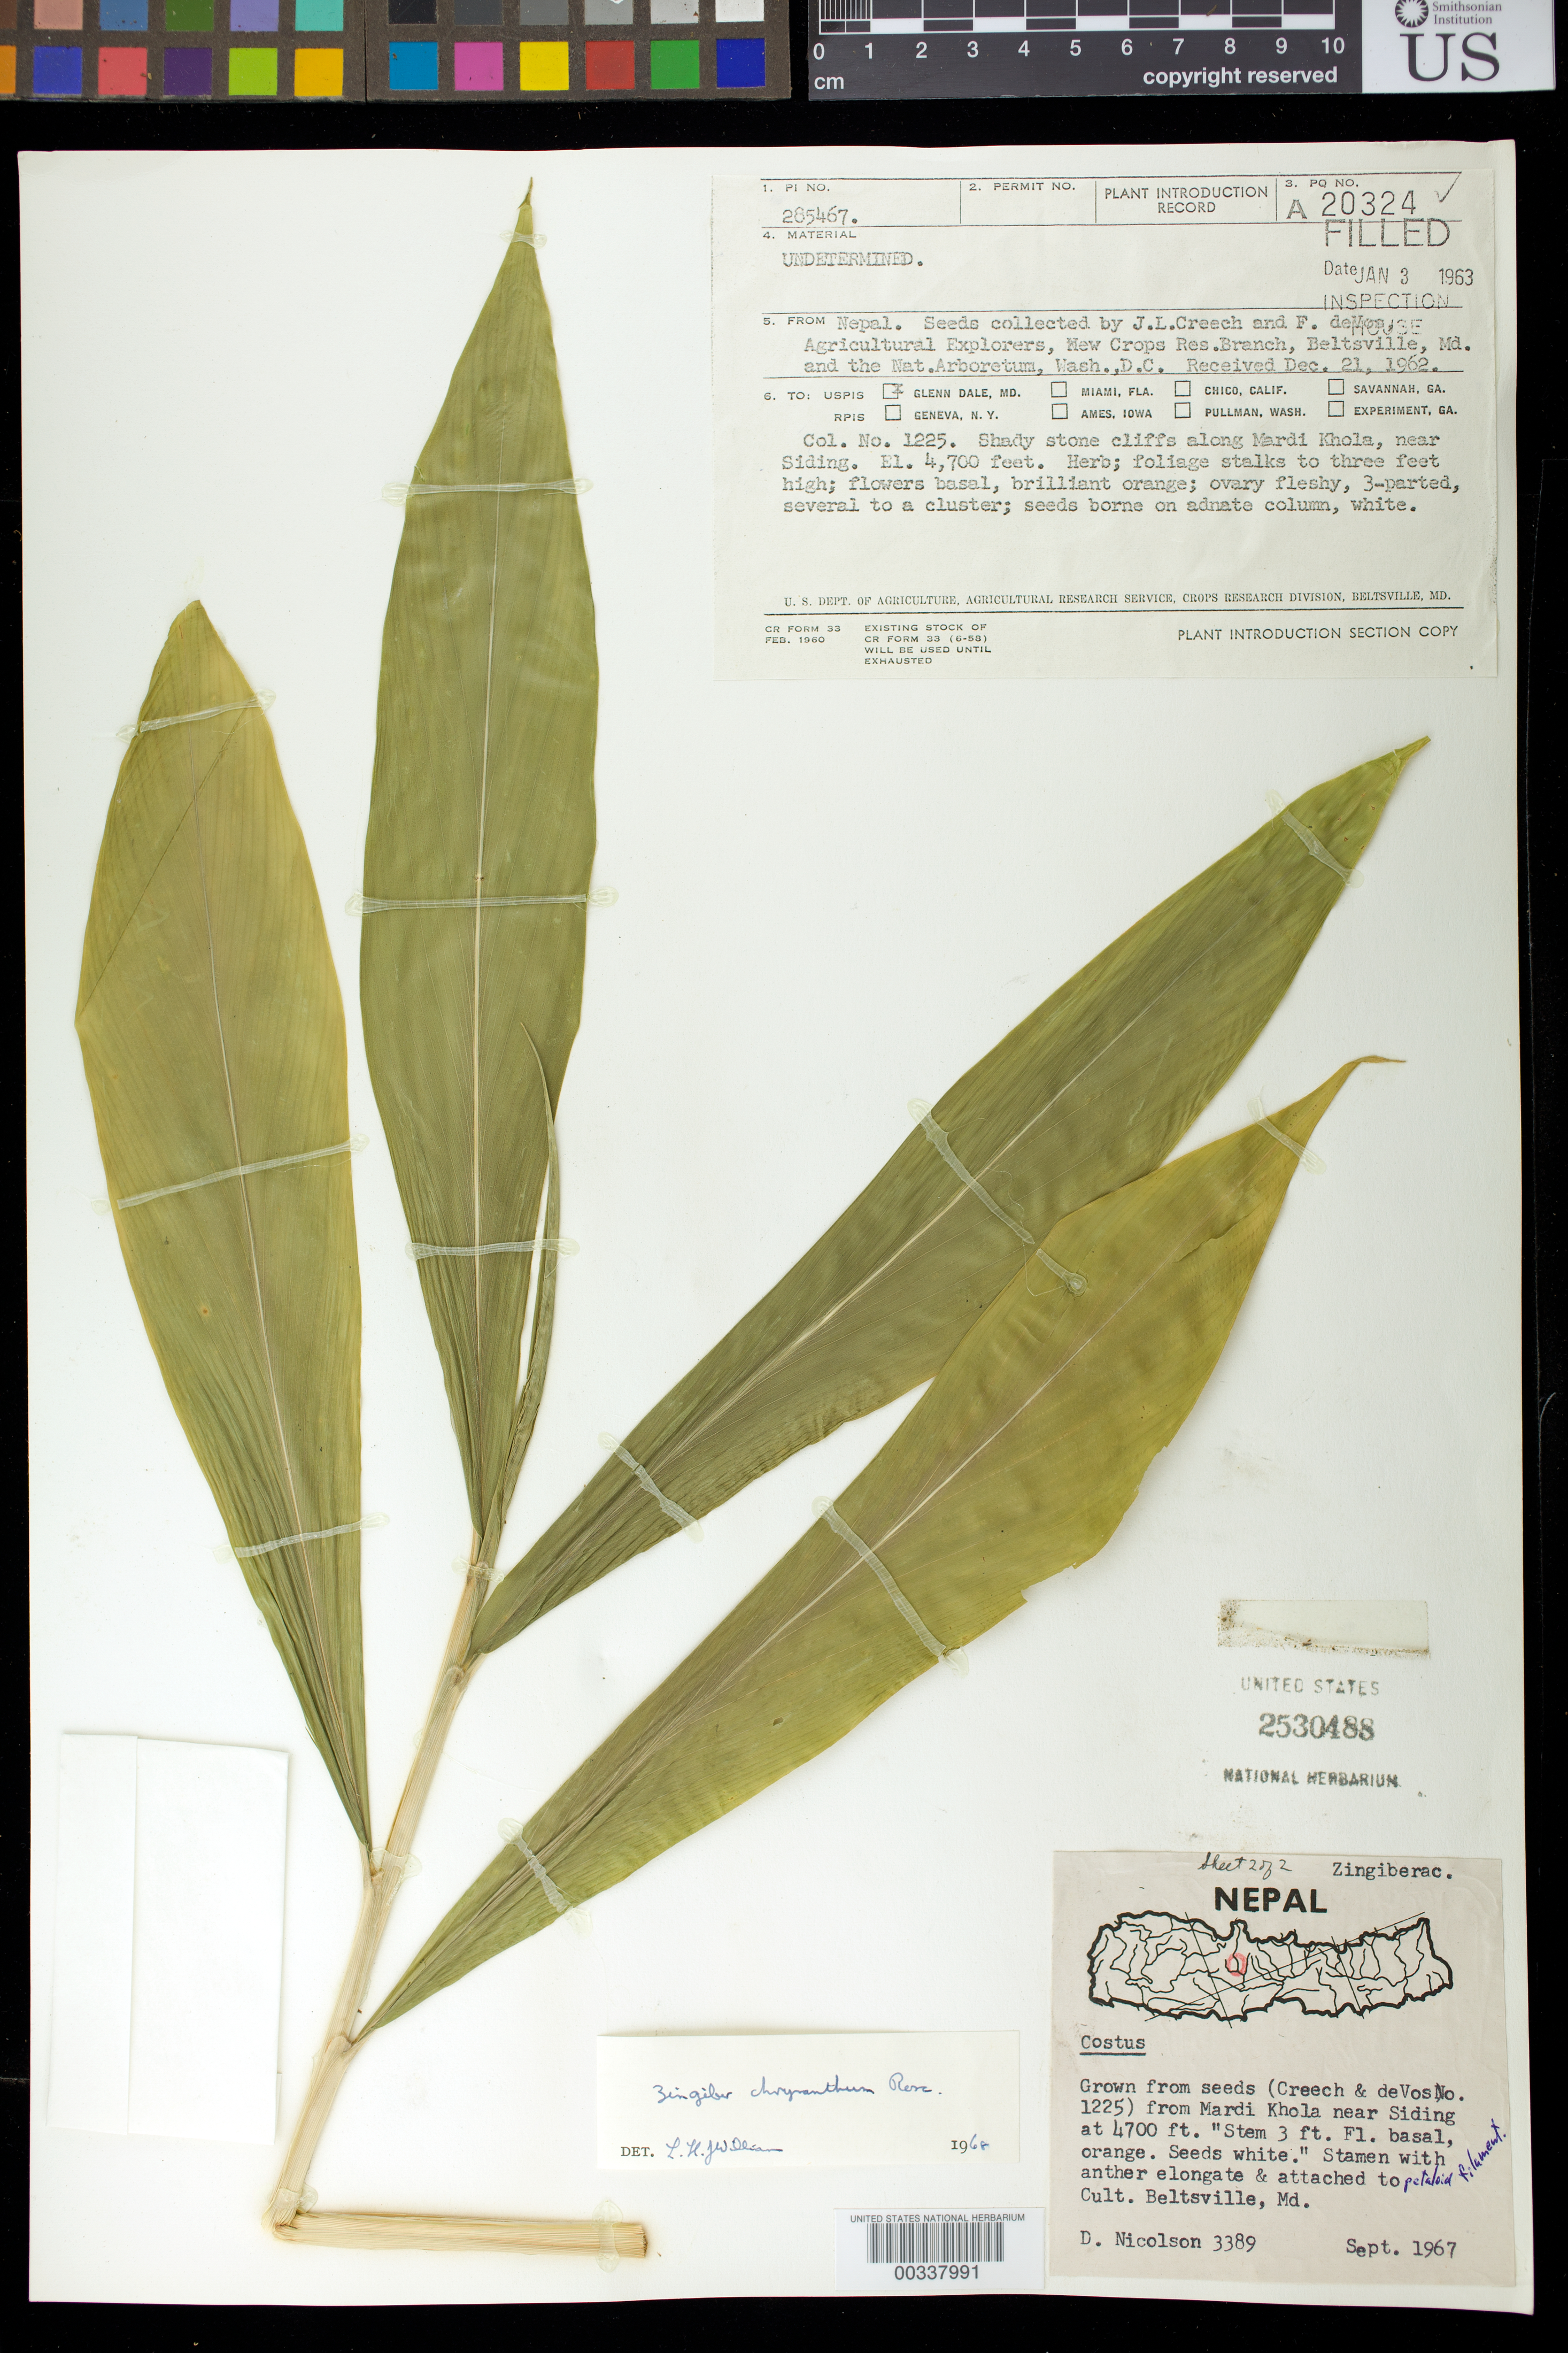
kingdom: Plantae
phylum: Tracheophyta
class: Liliopsida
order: Zingiberales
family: Zingiberaceae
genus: Zingiber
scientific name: Zingiber chrysanthum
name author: Roscoe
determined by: Williams, L. A.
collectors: J. Creech & F. De Vos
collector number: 1225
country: Nepal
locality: From mardi khola near siding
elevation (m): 1433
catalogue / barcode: US 2530488